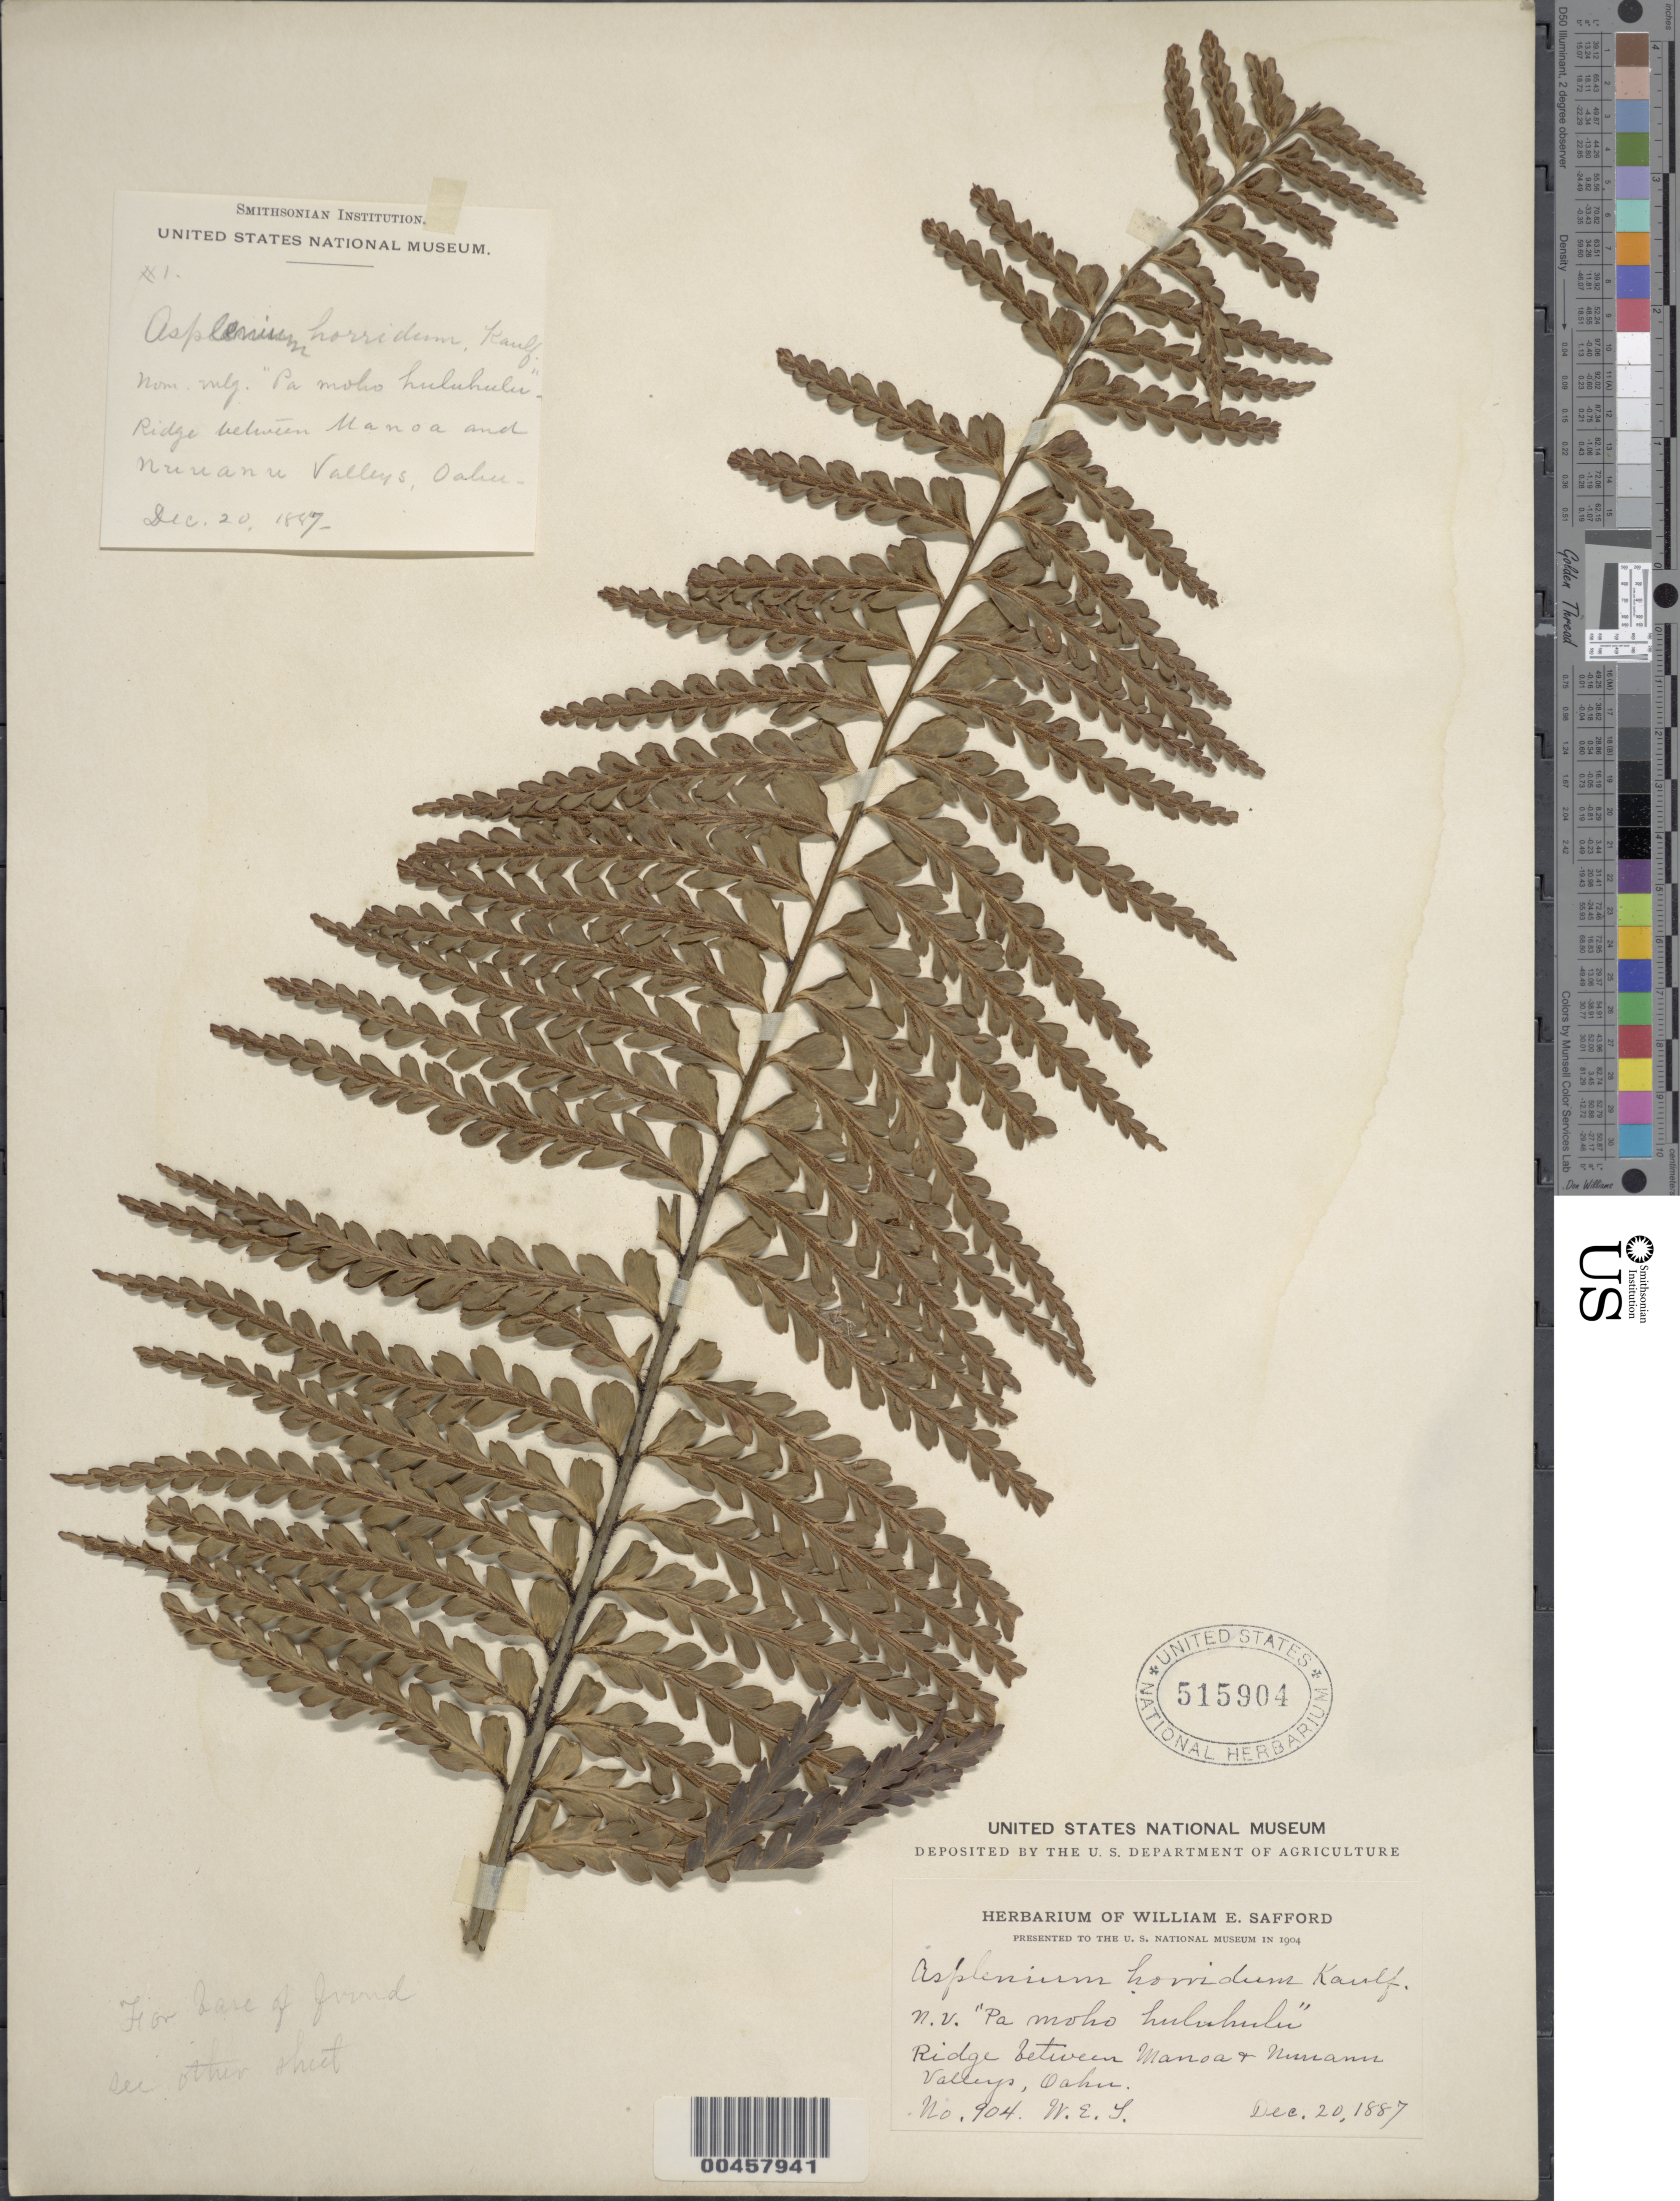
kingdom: Plantae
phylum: Tracheophyta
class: Polypodiopsida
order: Polypodiales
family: Aspleniaceae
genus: Asplenium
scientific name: Asplenium horridum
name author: Kaulf.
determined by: Salgado, A. E.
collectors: W. E. Safford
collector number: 904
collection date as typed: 20 Dec 1887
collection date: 1887-12-20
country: United States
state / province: Hawaii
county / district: Honolulu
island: Oahu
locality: Ridge between Manoa and Nuuanu Valleys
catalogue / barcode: US 515904